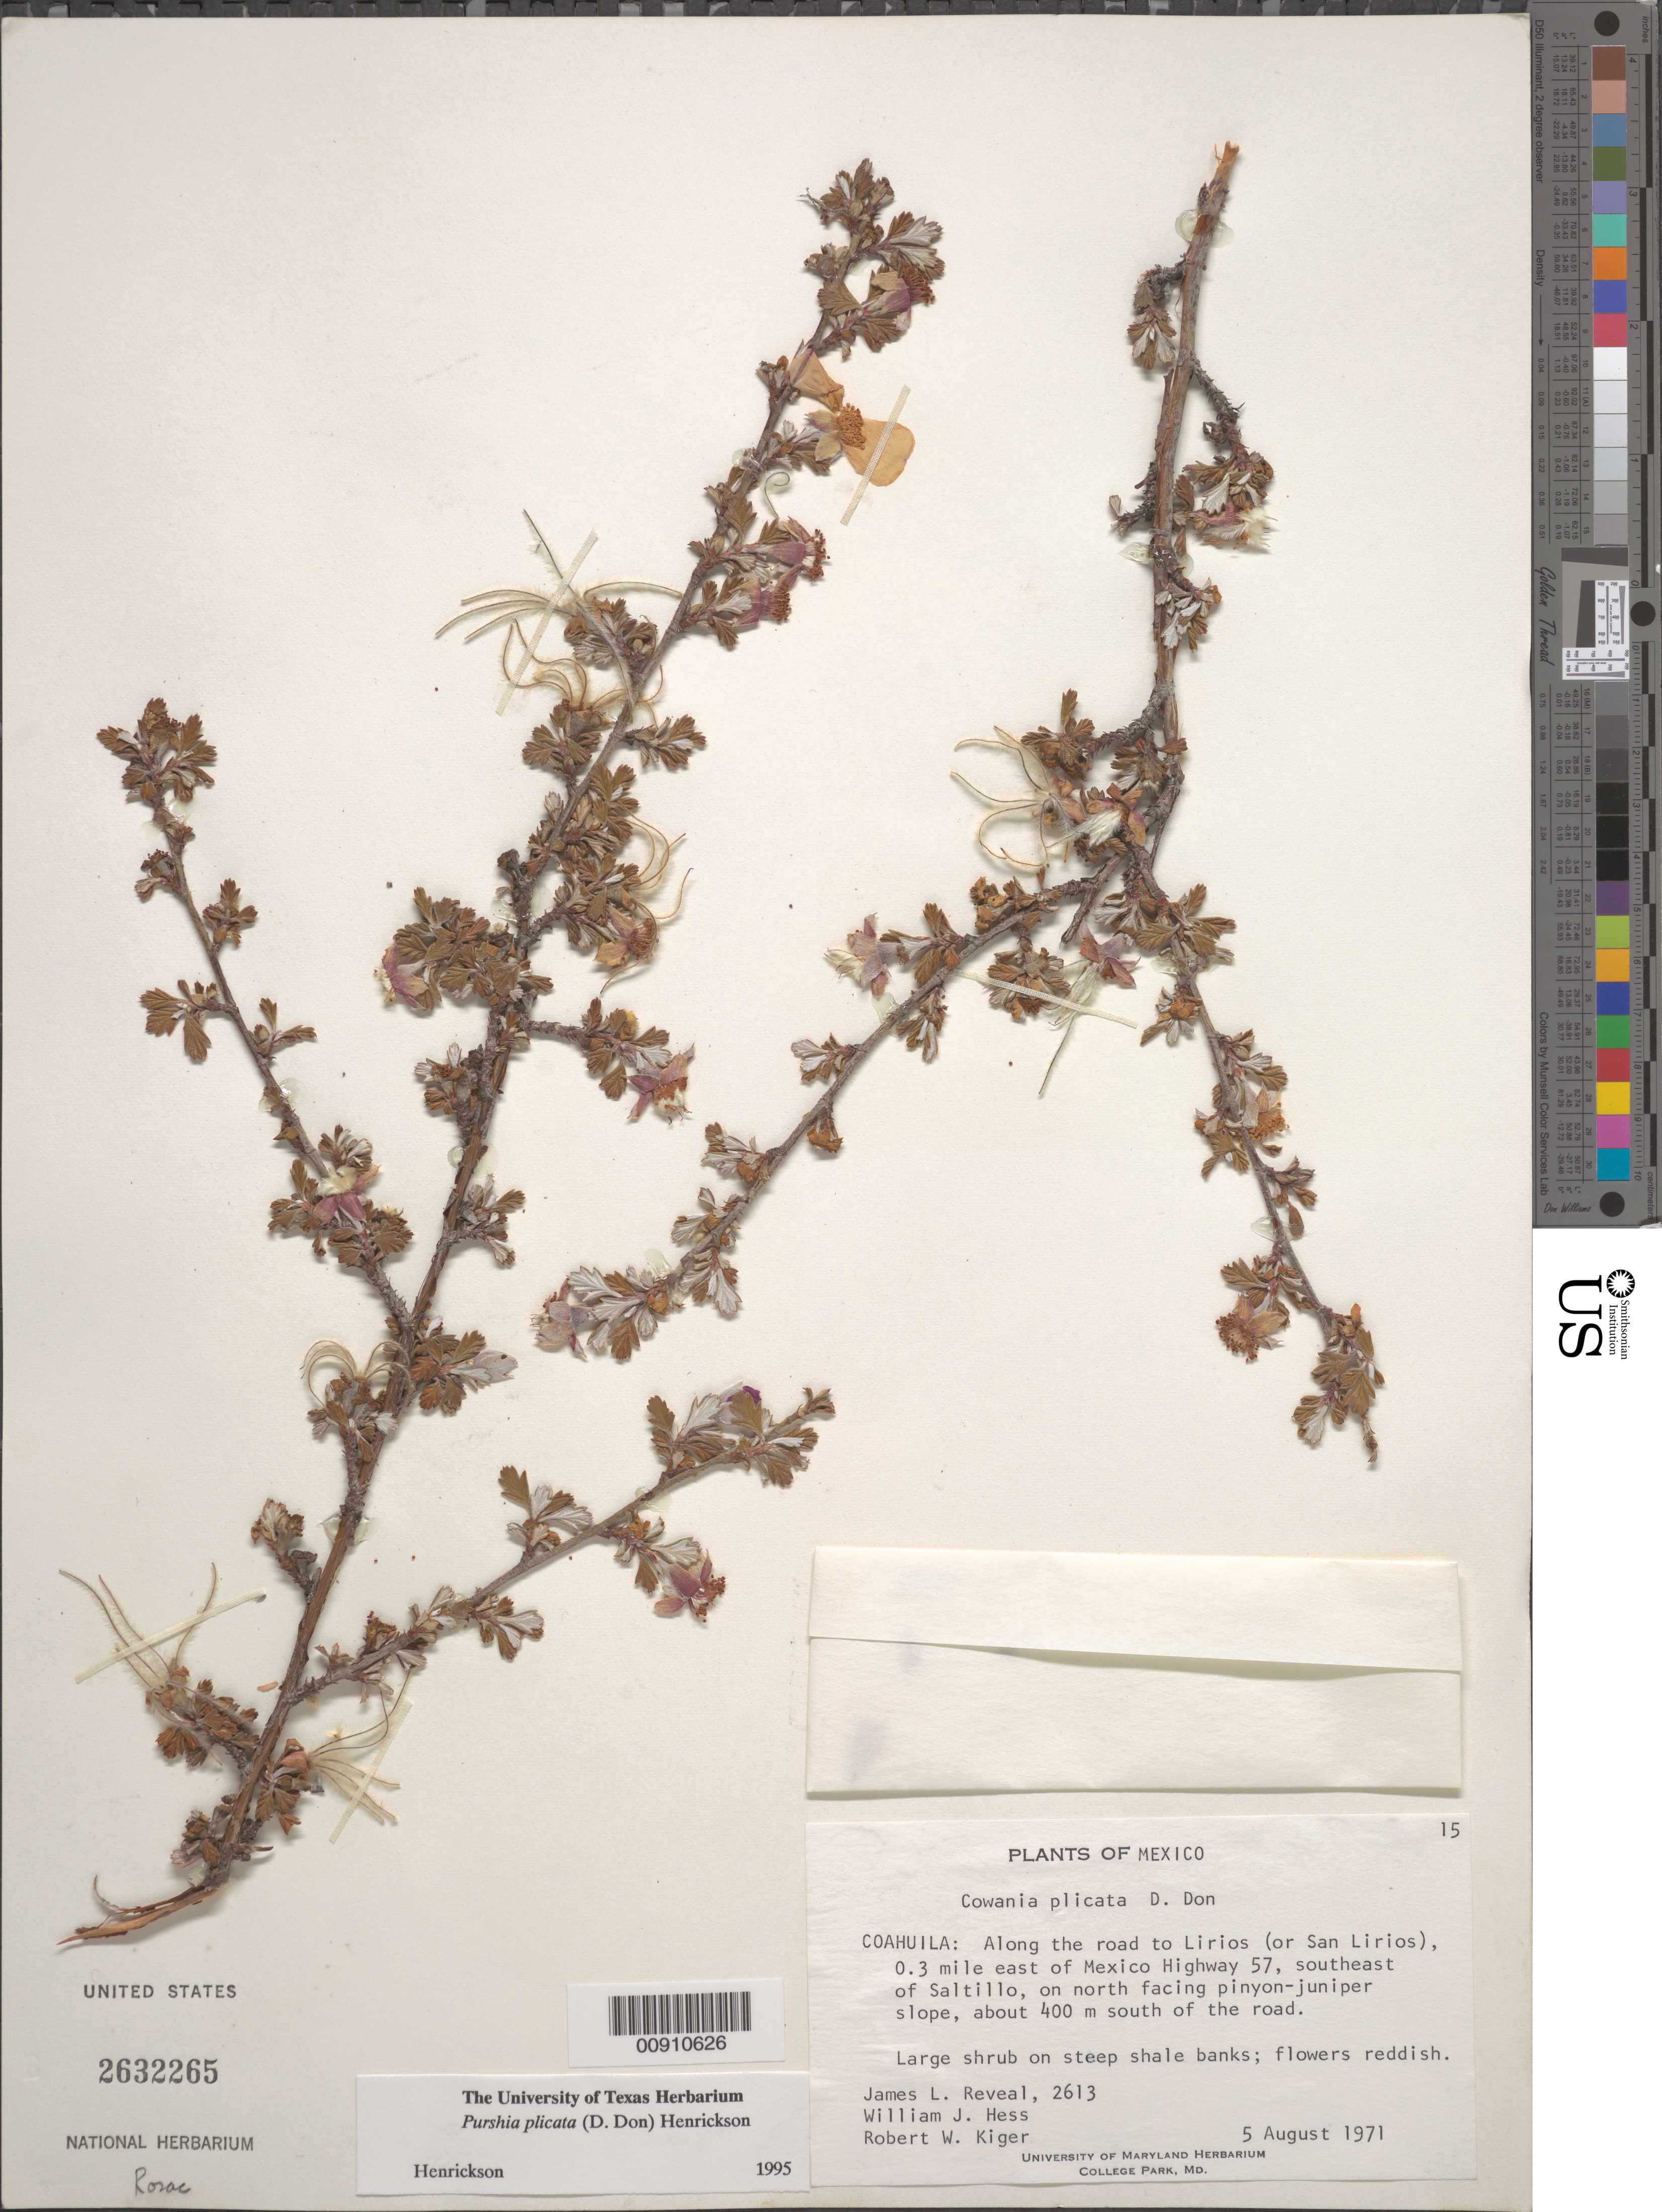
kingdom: Plantae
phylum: Tracheophyta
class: Magnoliopsida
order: Rosales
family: Rosaceae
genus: Purshia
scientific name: Purshia plicata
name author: (D. Don) Henrickson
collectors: J. L. Reveal, W. Hess & R. Kiger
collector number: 2613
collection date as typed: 05 Aug 1971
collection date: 1971-08-05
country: Mexico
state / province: Coahuila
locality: Coahuila: Along the road to Lirios (or San Lirios), 0.3 mile east of Mexico Highway 57, southeast of Saltillo, on north facing pinyon-jupiter slope, about 400 m. south of the road.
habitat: On steep shale banks.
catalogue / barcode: US 2632265